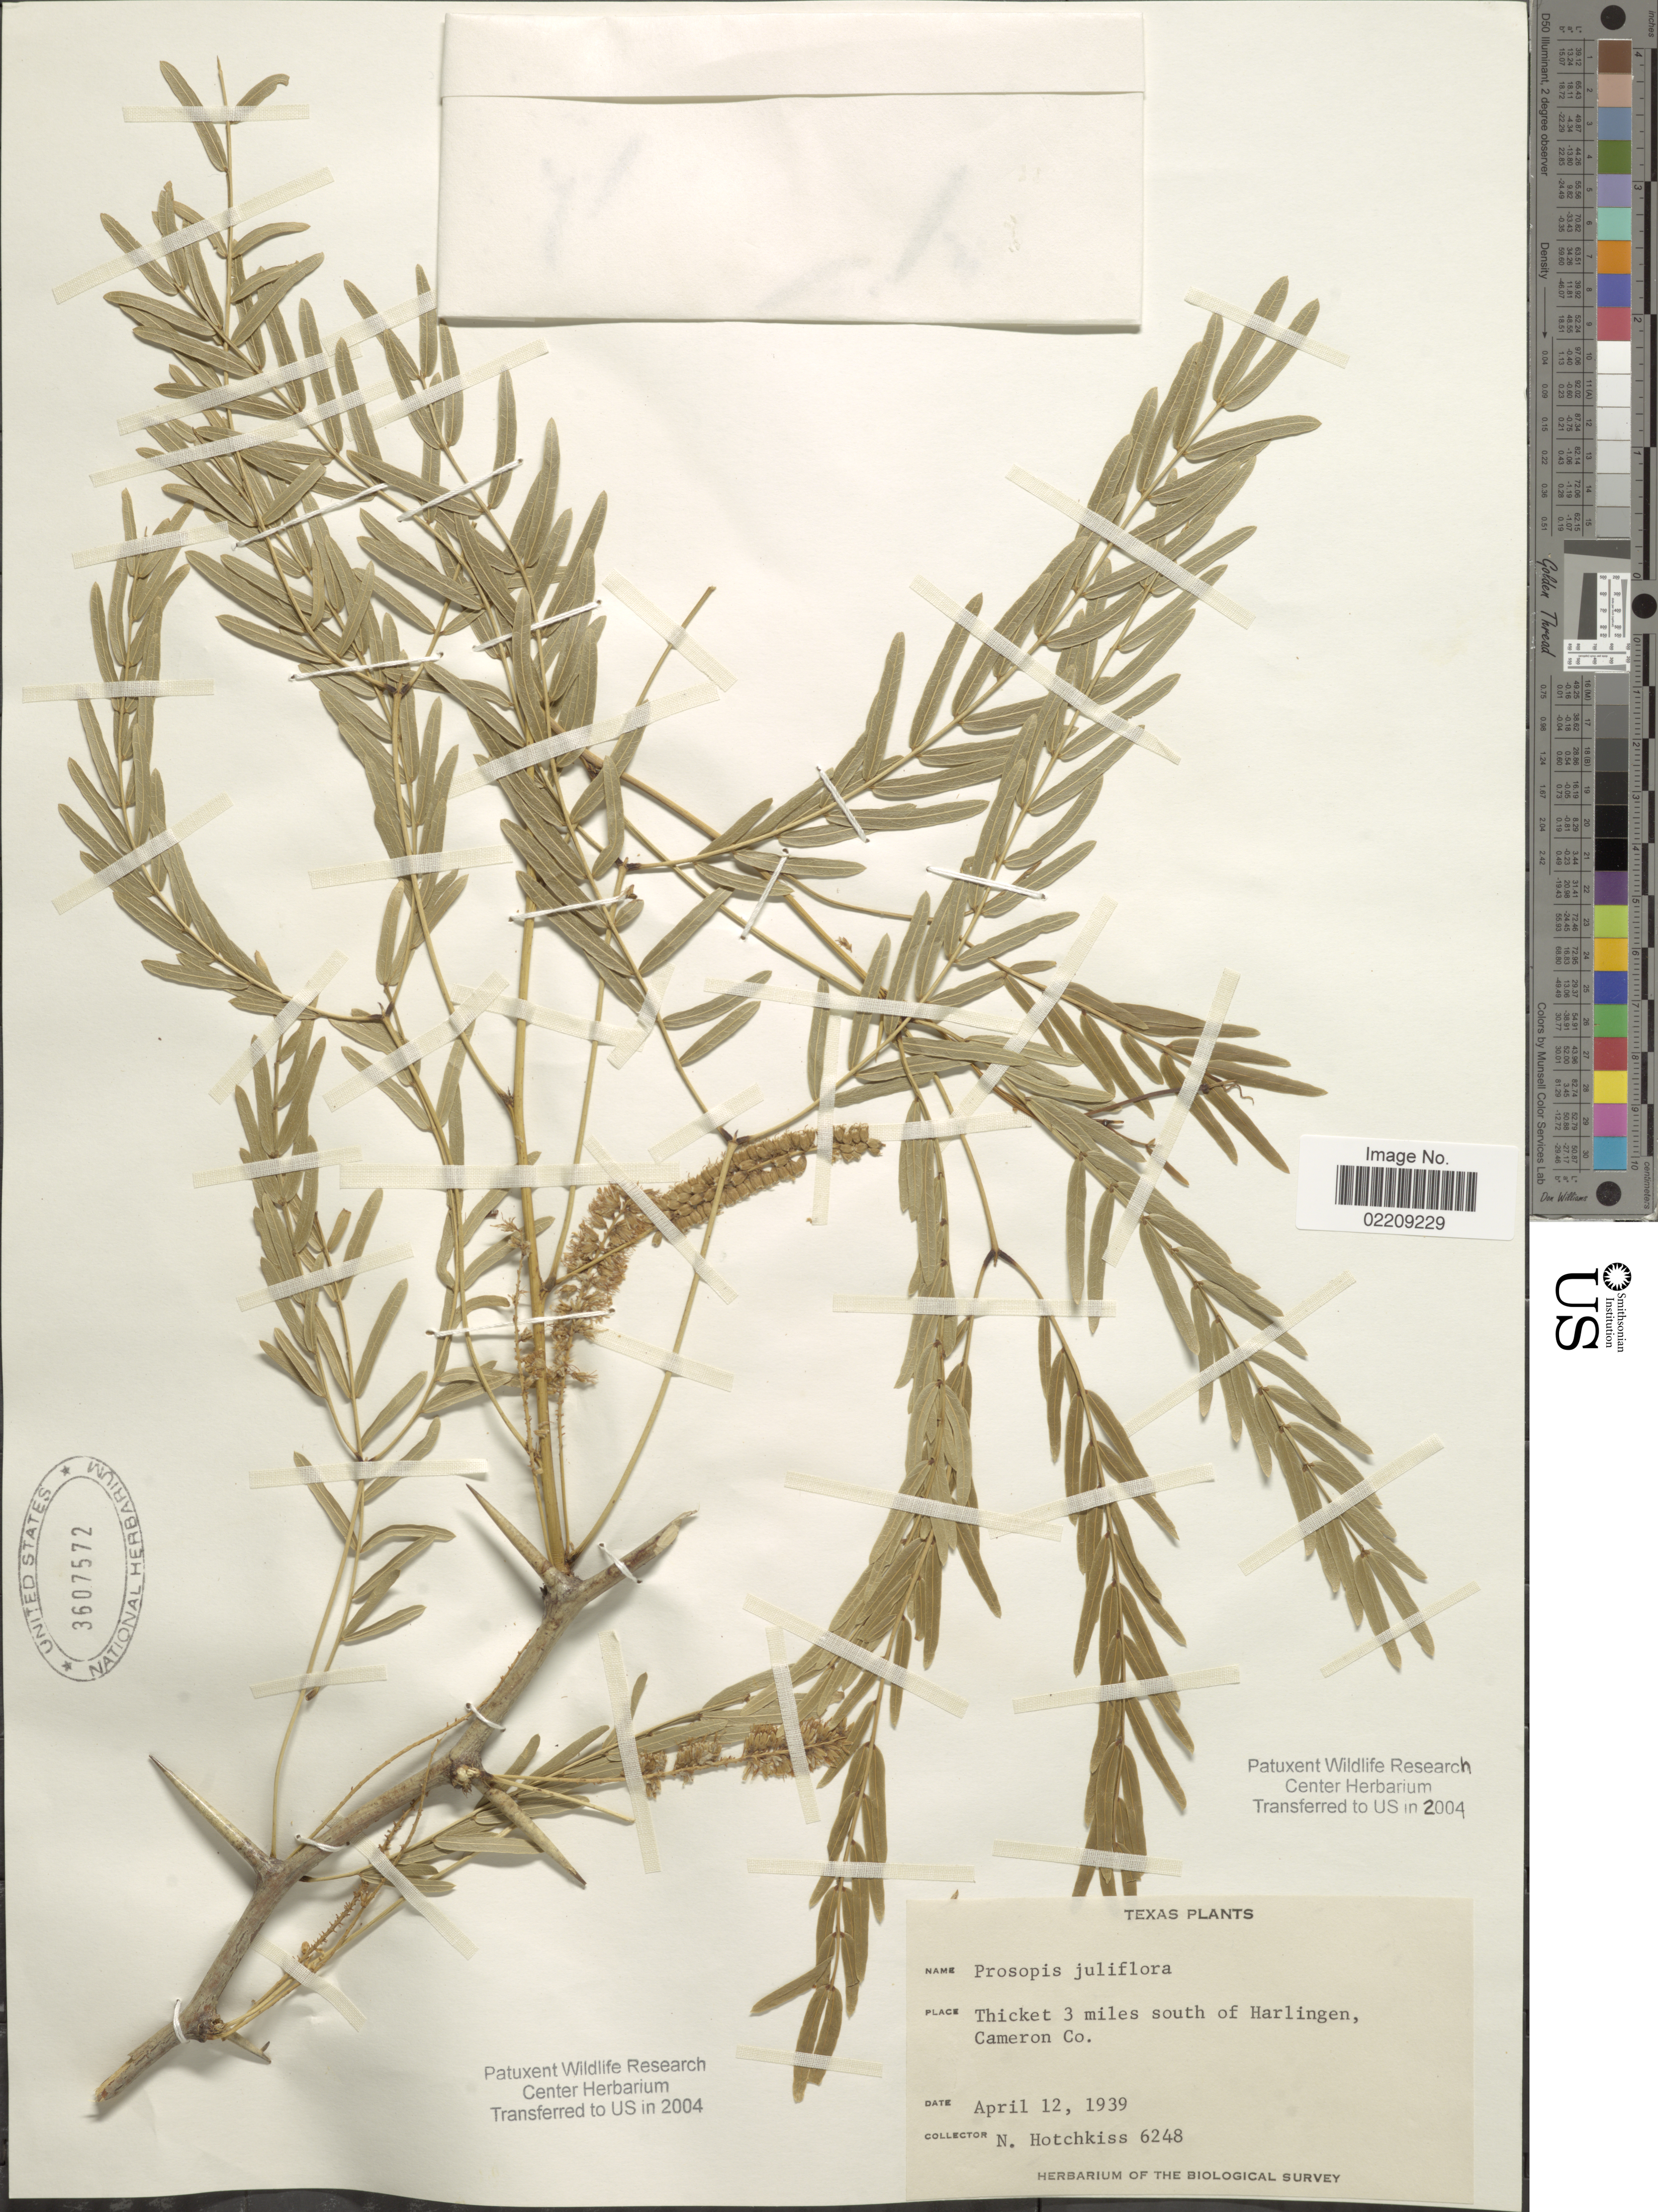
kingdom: Plantae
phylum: Tracheophyta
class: Magnoliopsida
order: Fabales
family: Fabaceae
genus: Neltuma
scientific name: Neltuma glandulosa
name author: (Torr.) Britton & Rose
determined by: Strong, Mark T., (BOT), Smithsonian Institution - National Museum of Natural History (UNITED STATES)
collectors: N. Hotchkiss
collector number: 6248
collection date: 1939-04-12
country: United States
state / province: Texas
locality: Thicket 3 miles south of Harlingen, Cameron Co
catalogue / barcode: US 3607572